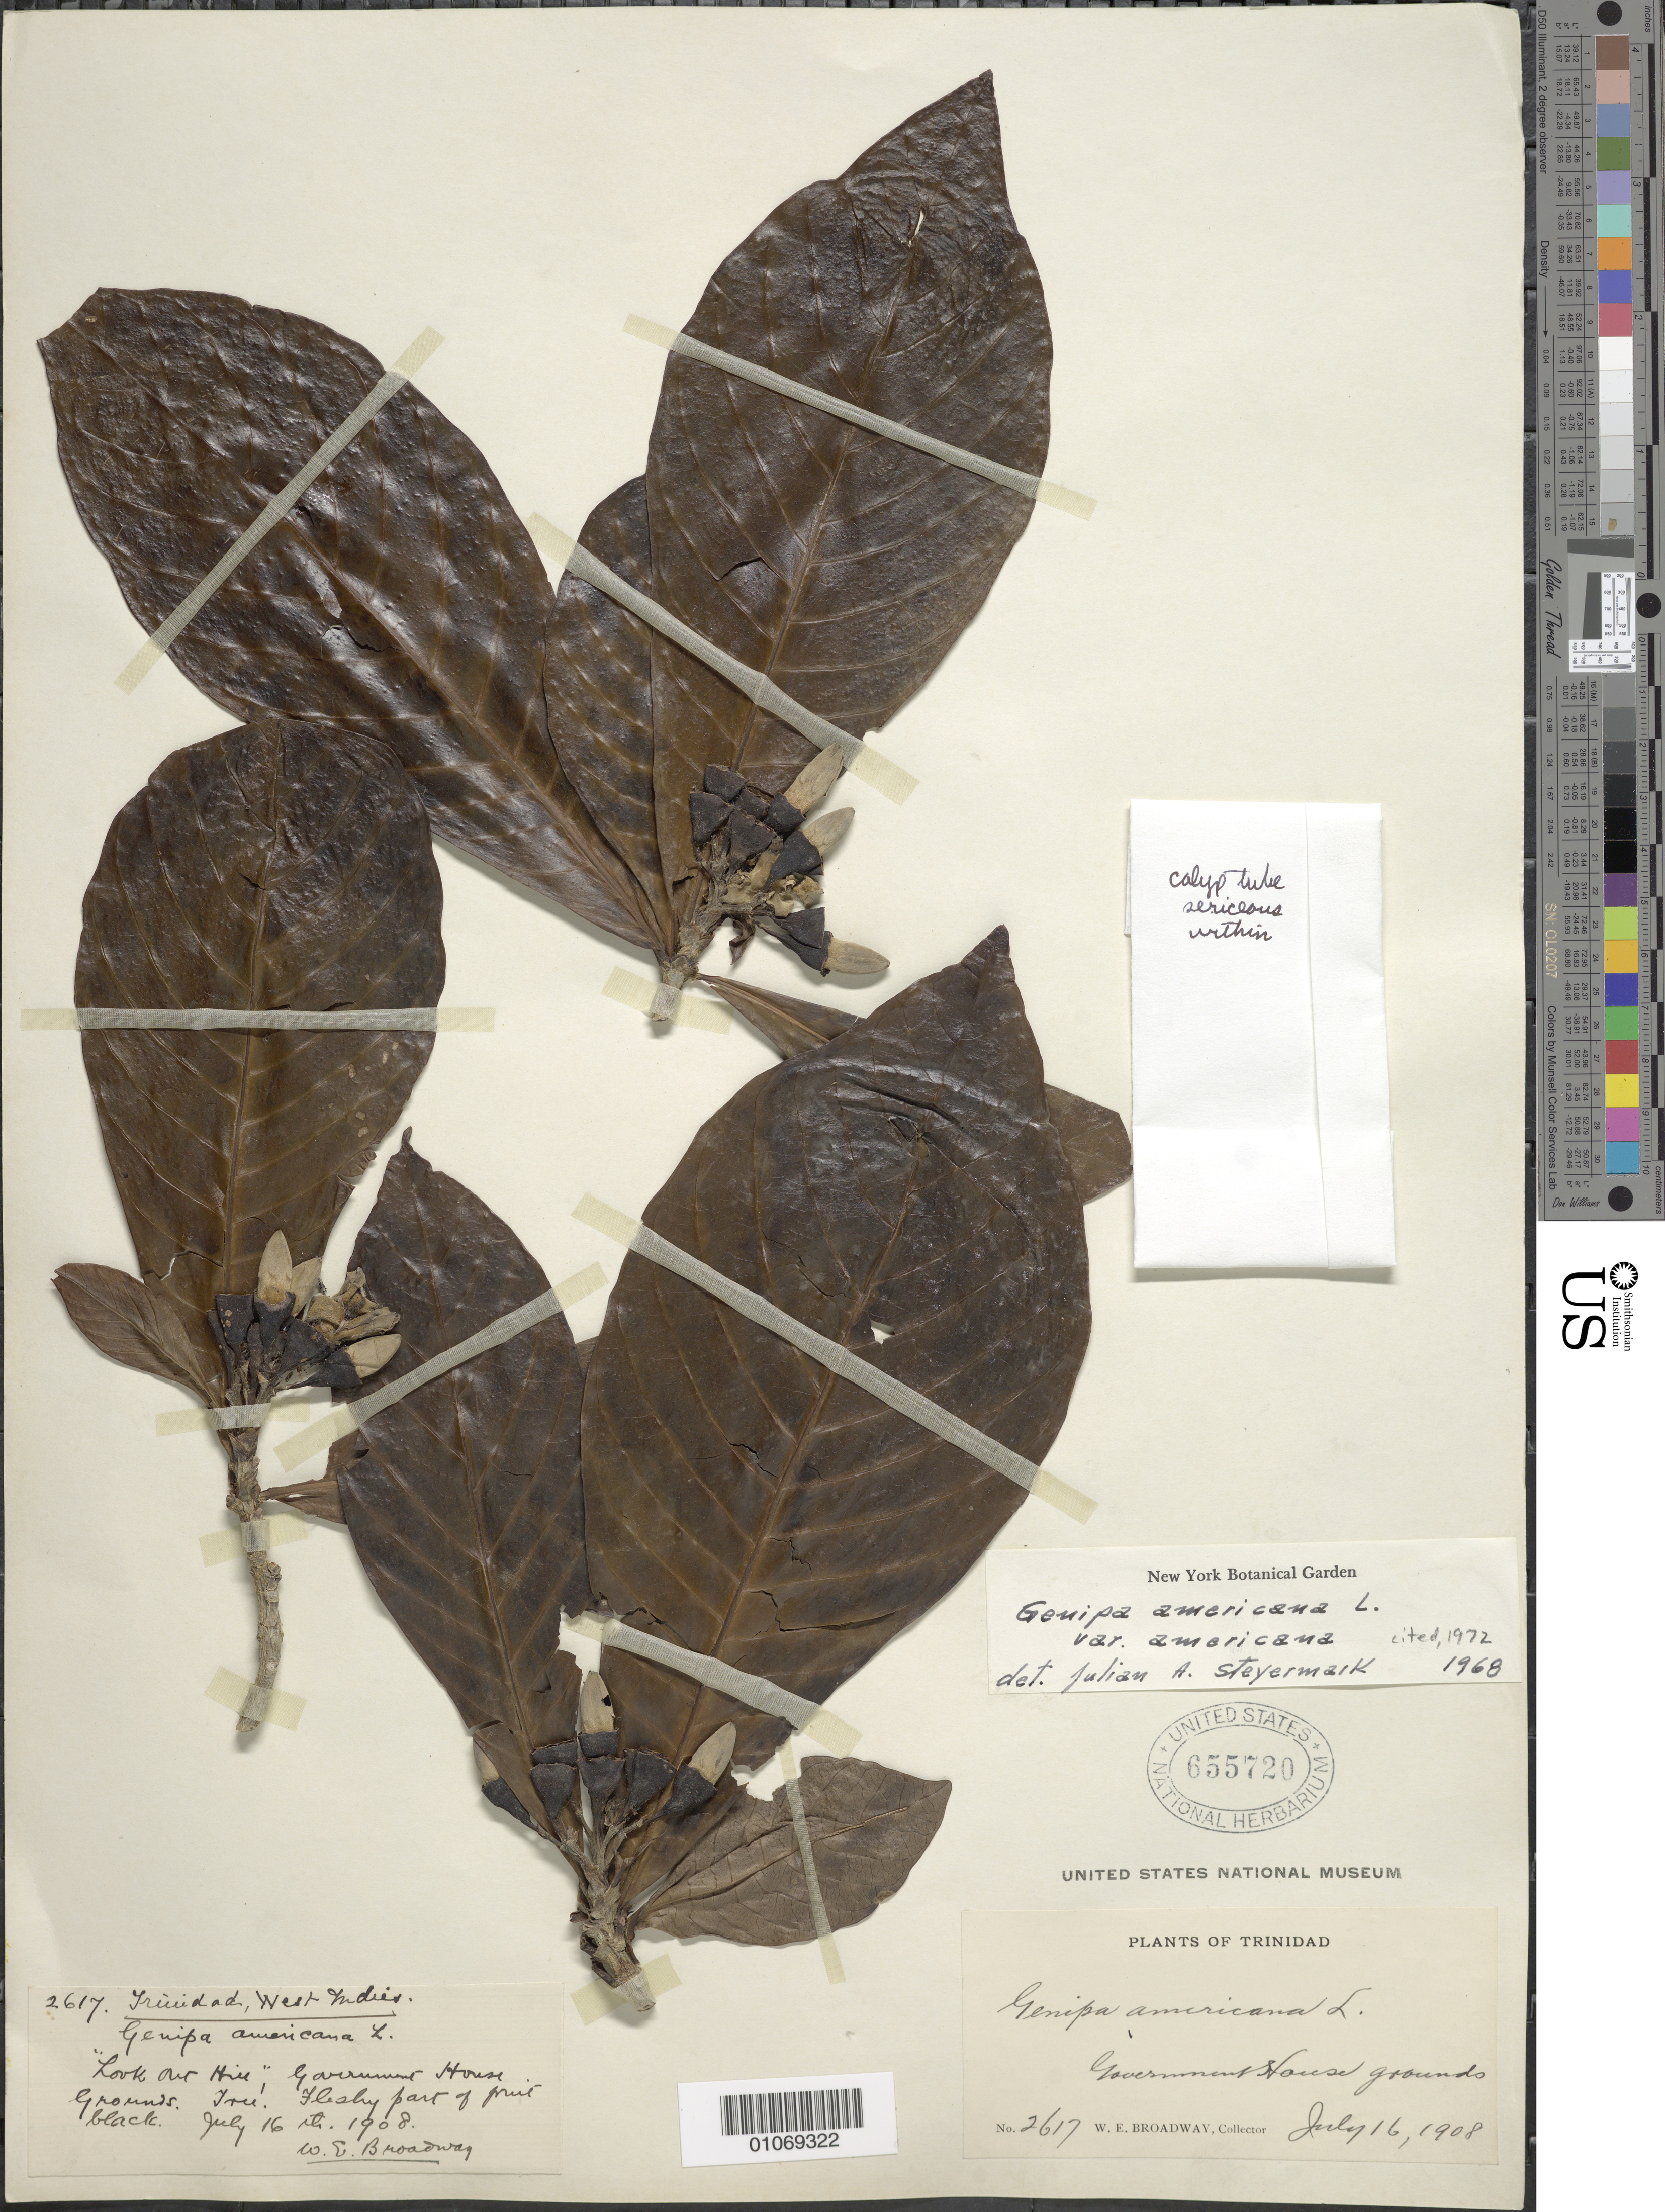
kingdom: Plantae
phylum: Tracheophyta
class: Magnoliopsida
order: Gentianales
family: Rubiaceae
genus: Genipa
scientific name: Genipa americana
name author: L.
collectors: W. E. Broadway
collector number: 2617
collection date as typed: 16 Jul 1908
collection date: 1908-07-16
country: Trinidad and Tobago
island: Trinidad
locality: Government House grounds.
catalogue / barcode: US 655720